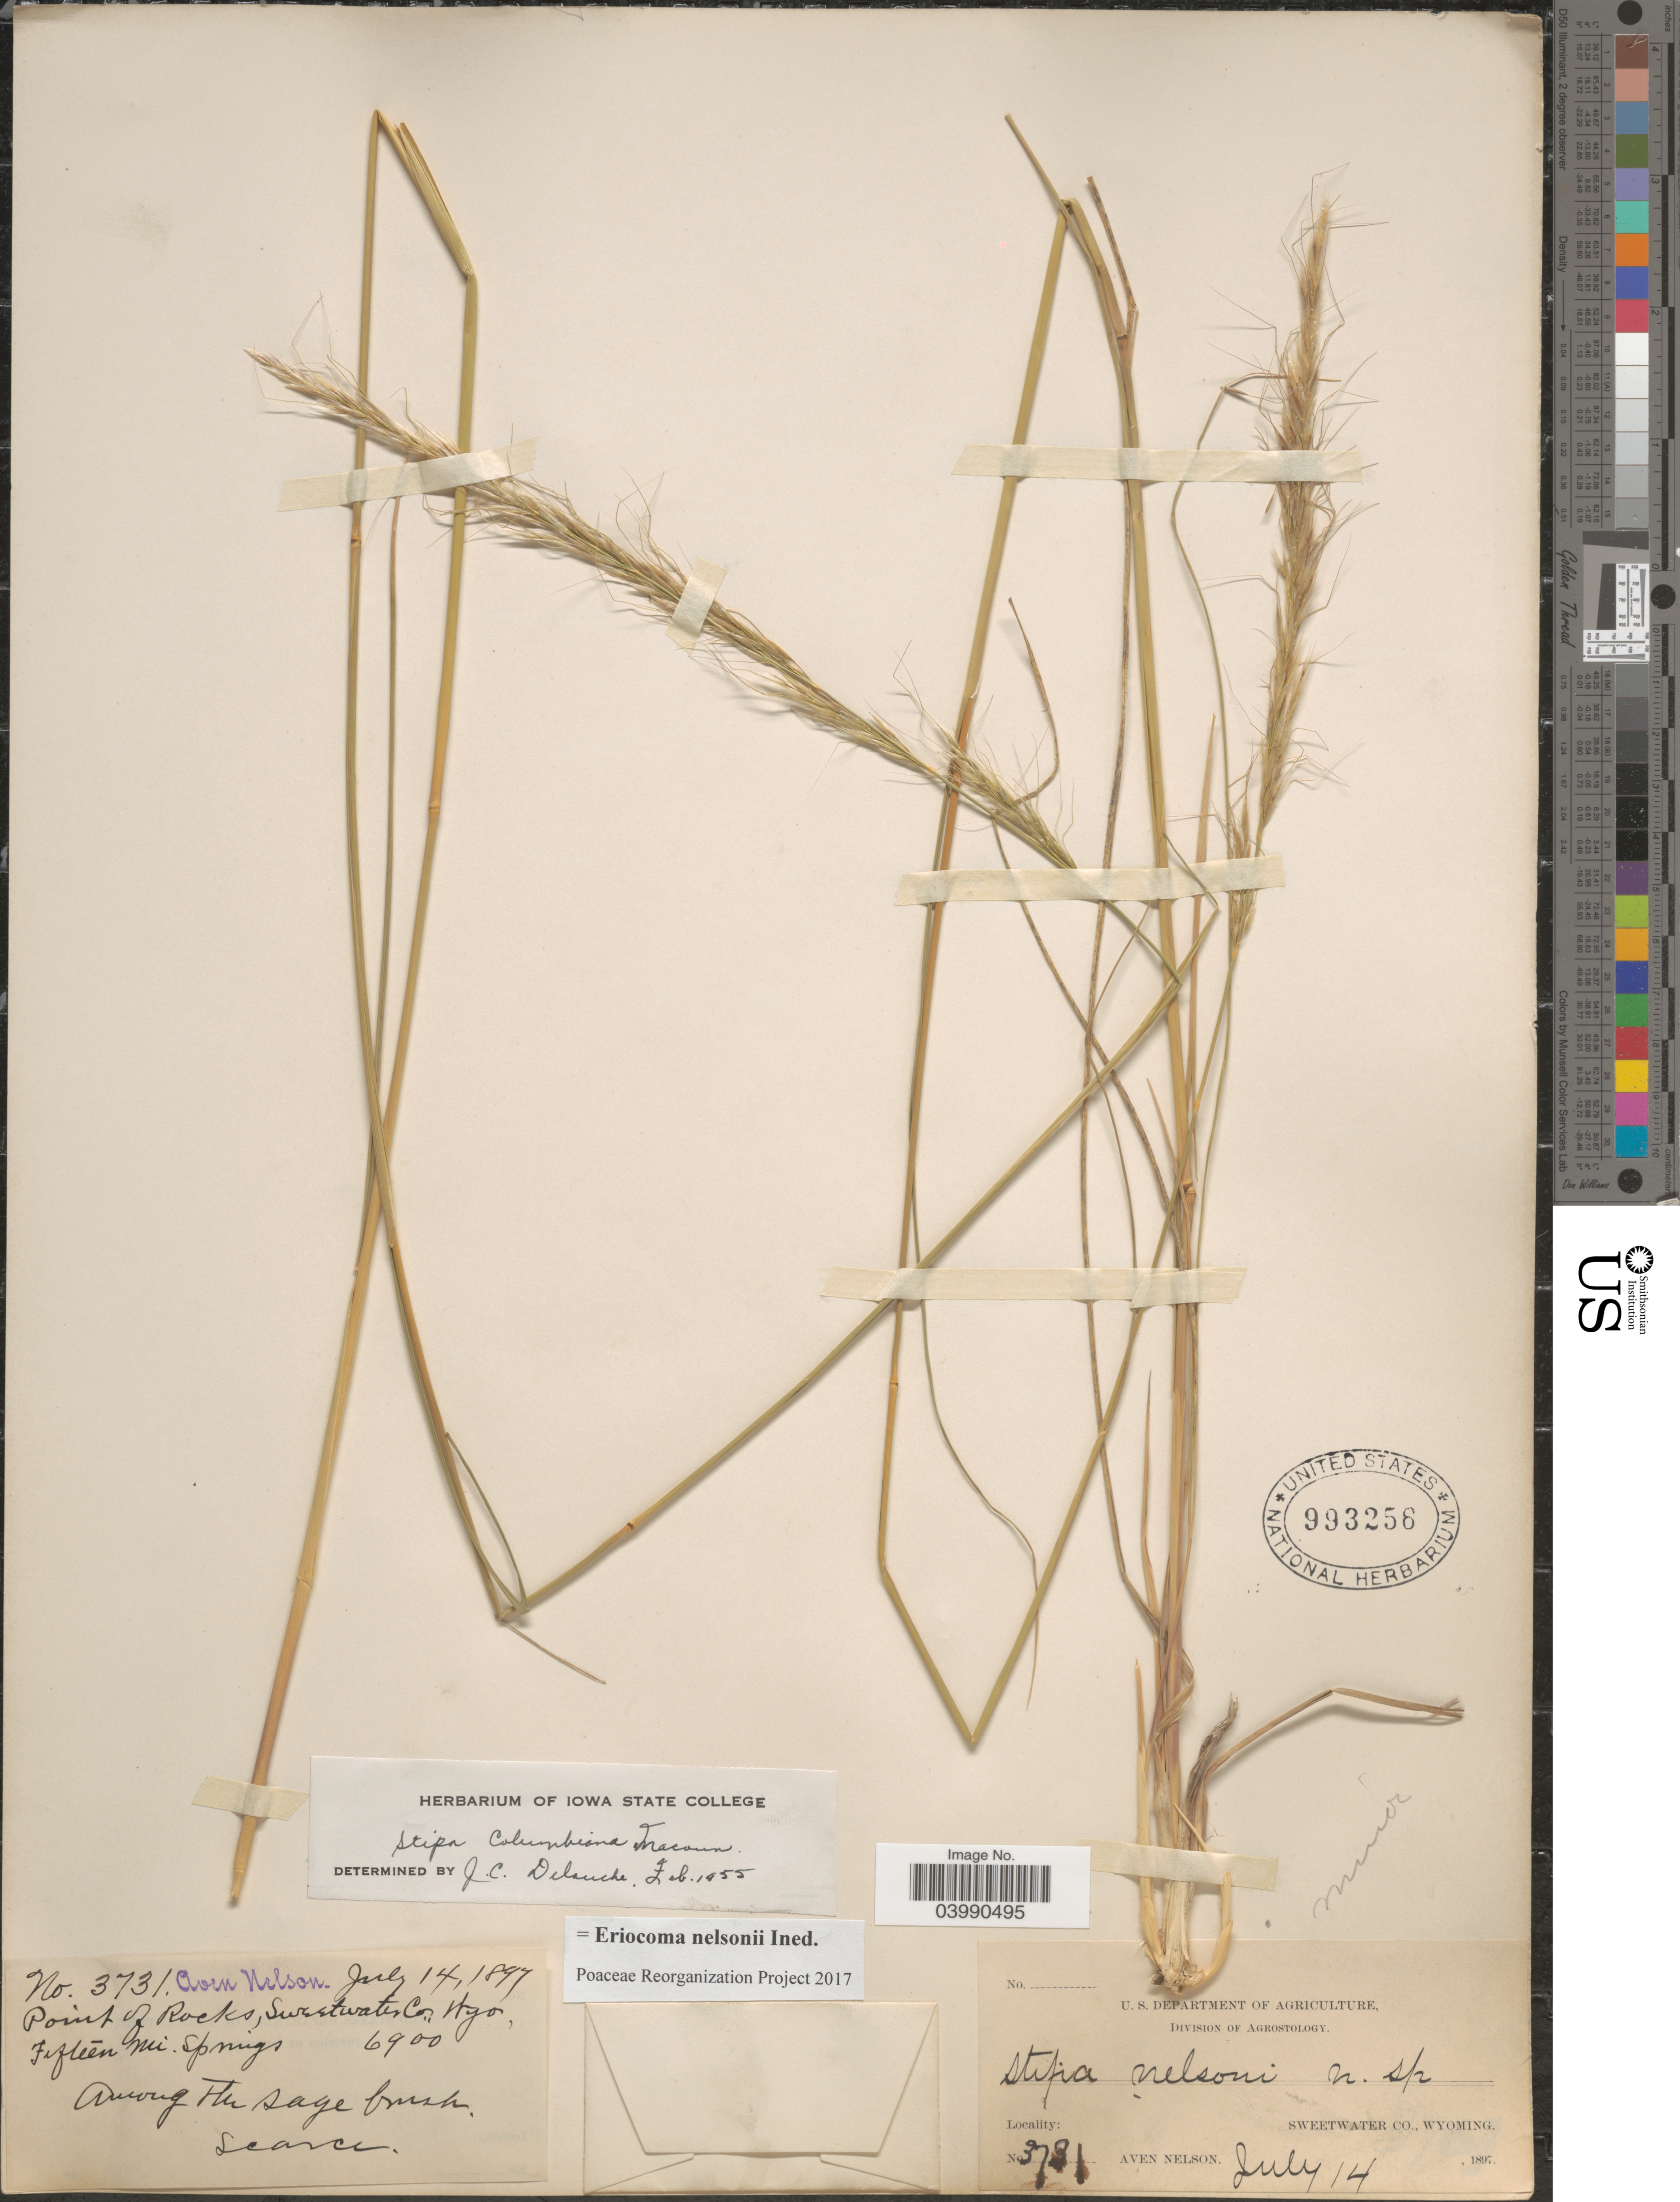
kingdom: Plantae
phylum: Tracheophyta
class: Liliopsida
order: Poales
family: Poaceae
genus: Eriocoma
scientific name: Eriocoma nelsonii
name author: (Scribn.) Romasch.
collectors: A. Nelson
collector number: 3731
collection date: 1897-07-14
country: United States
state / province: Wyoming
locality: Sweetwater Co. Point of Rocks, Sweetwater Co. Fifteen Mi. Springs. Among the Sage brush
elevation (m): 2103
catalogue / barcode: US 993256